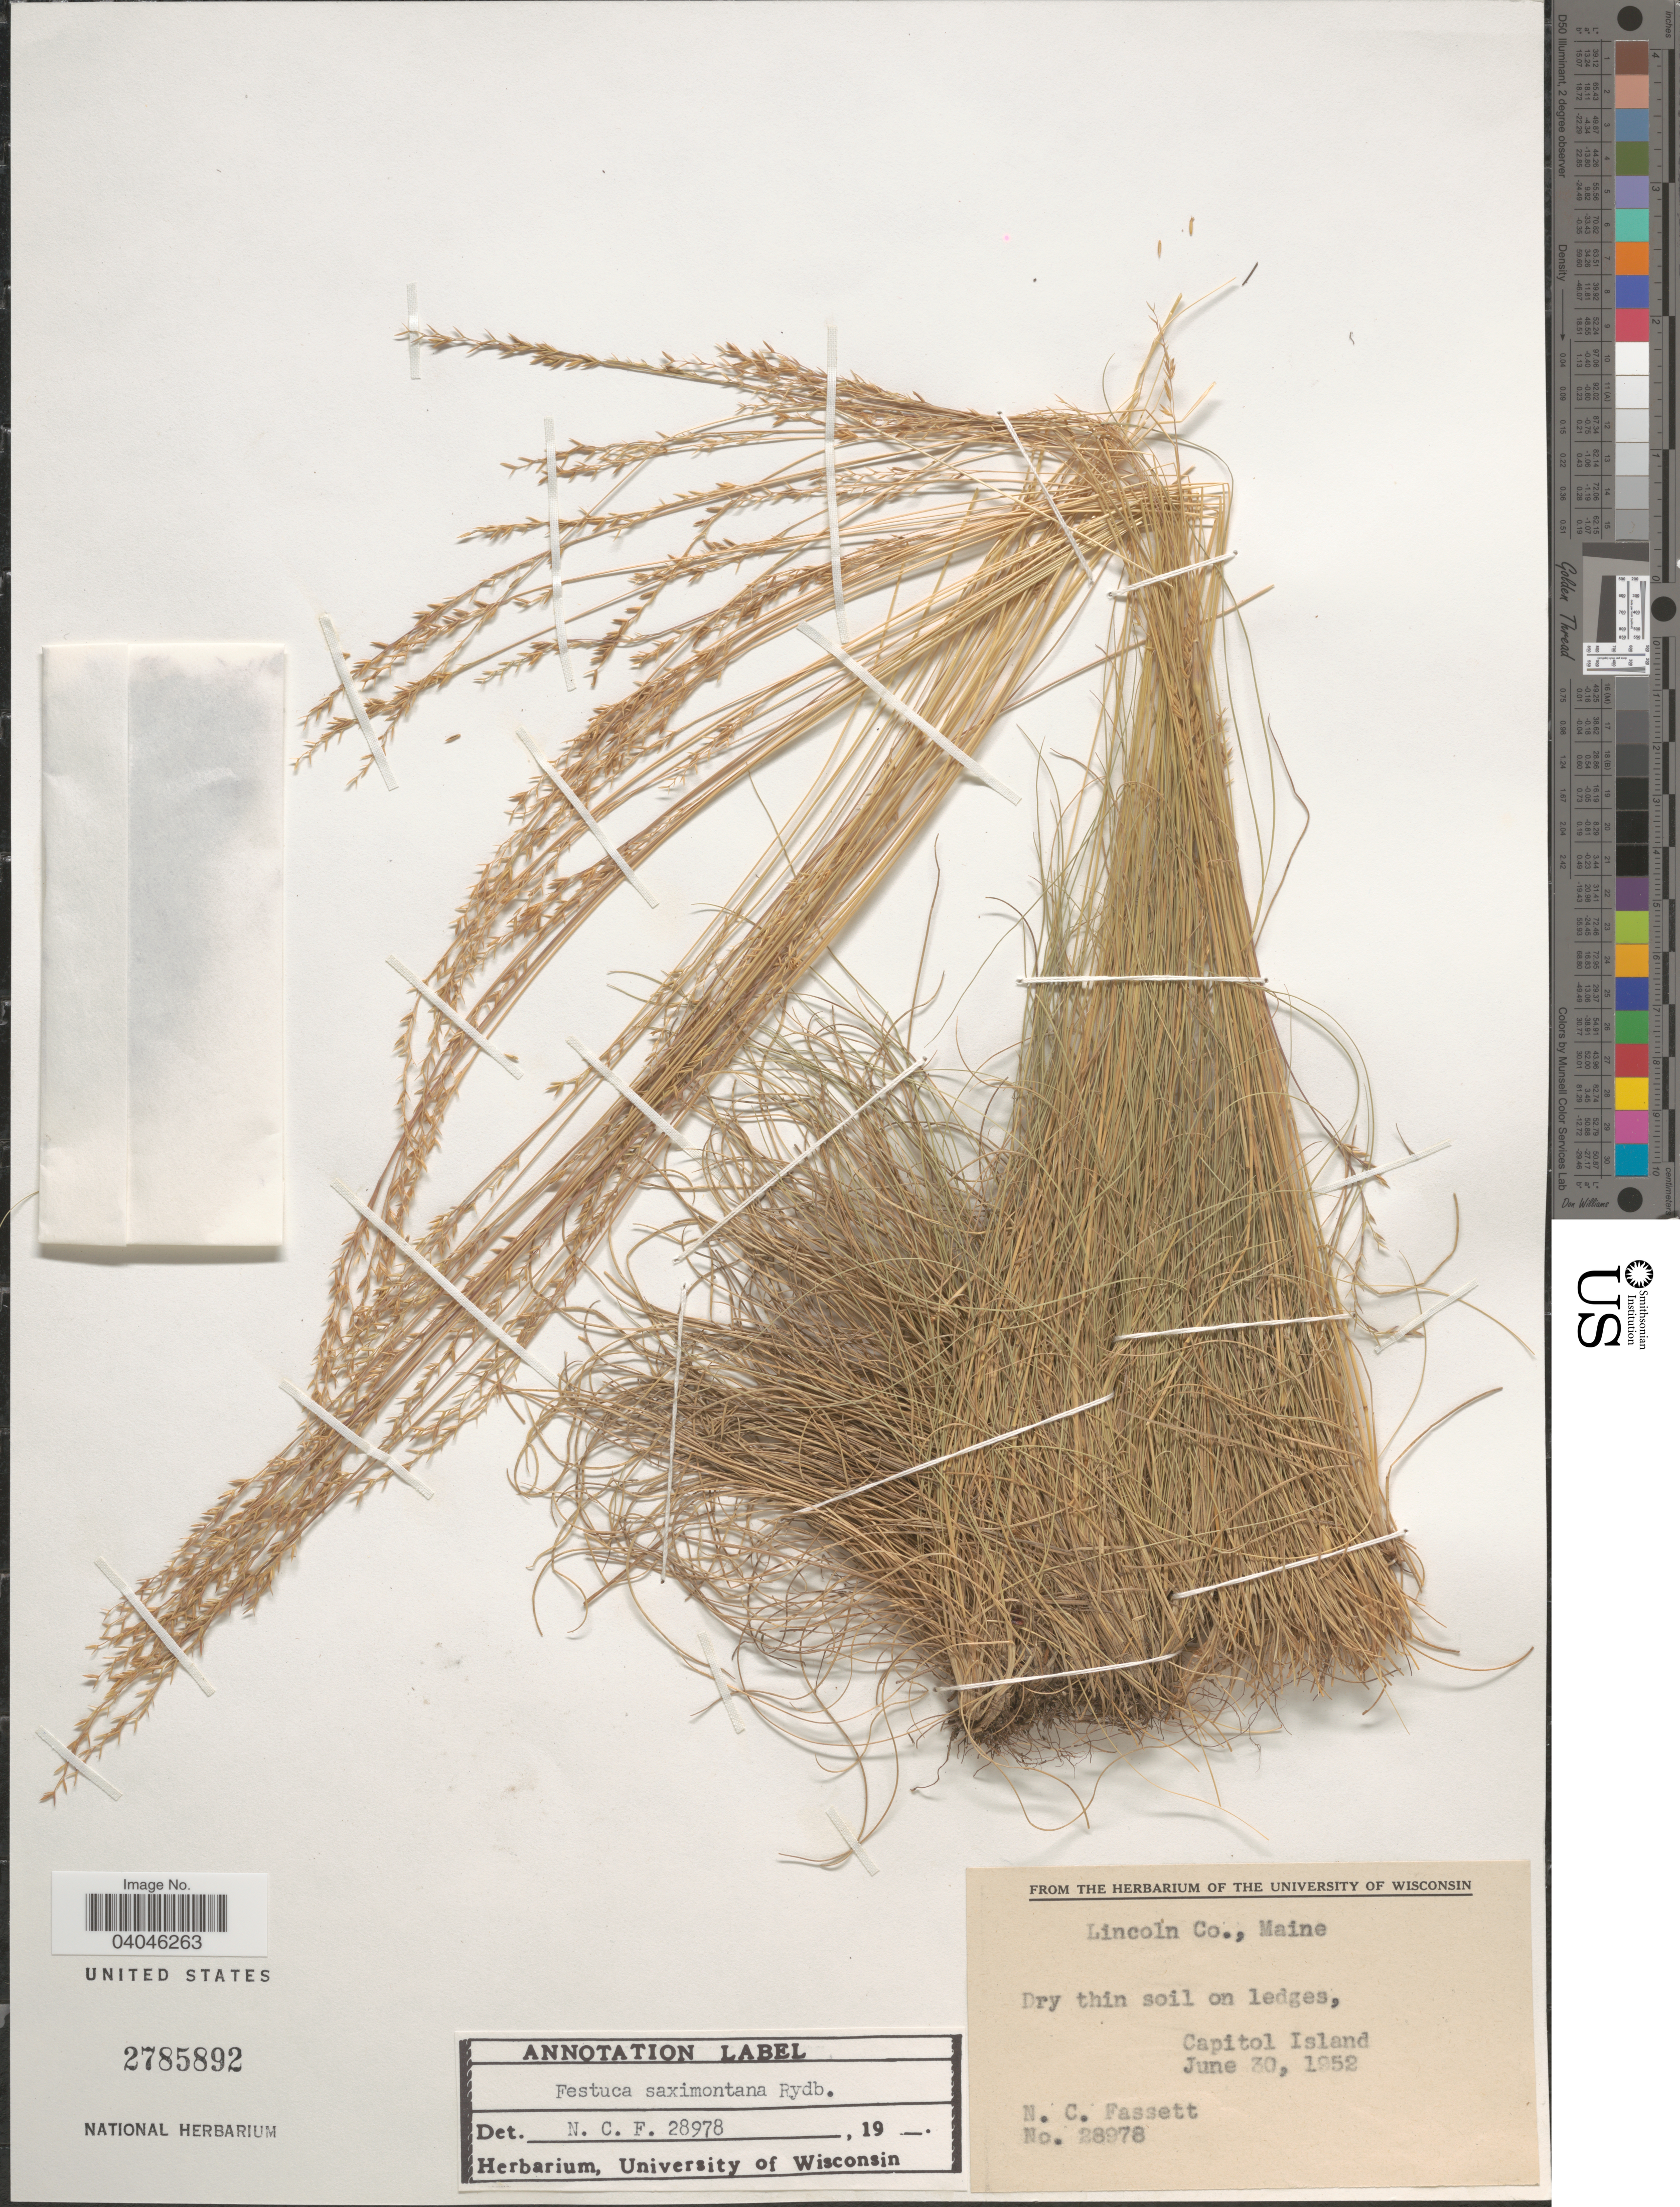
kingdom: Plantae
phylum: Tracheophyta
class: Liliopsida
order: Poales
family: Poaceae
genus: Festuca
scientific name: Festuca saximontana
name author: Rydb.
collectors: N. C. Fassett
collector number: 28978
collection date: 1952-06-30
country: United States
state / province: Maine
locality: Lincoln Co. Capitol Island.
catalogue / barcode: US 2785892